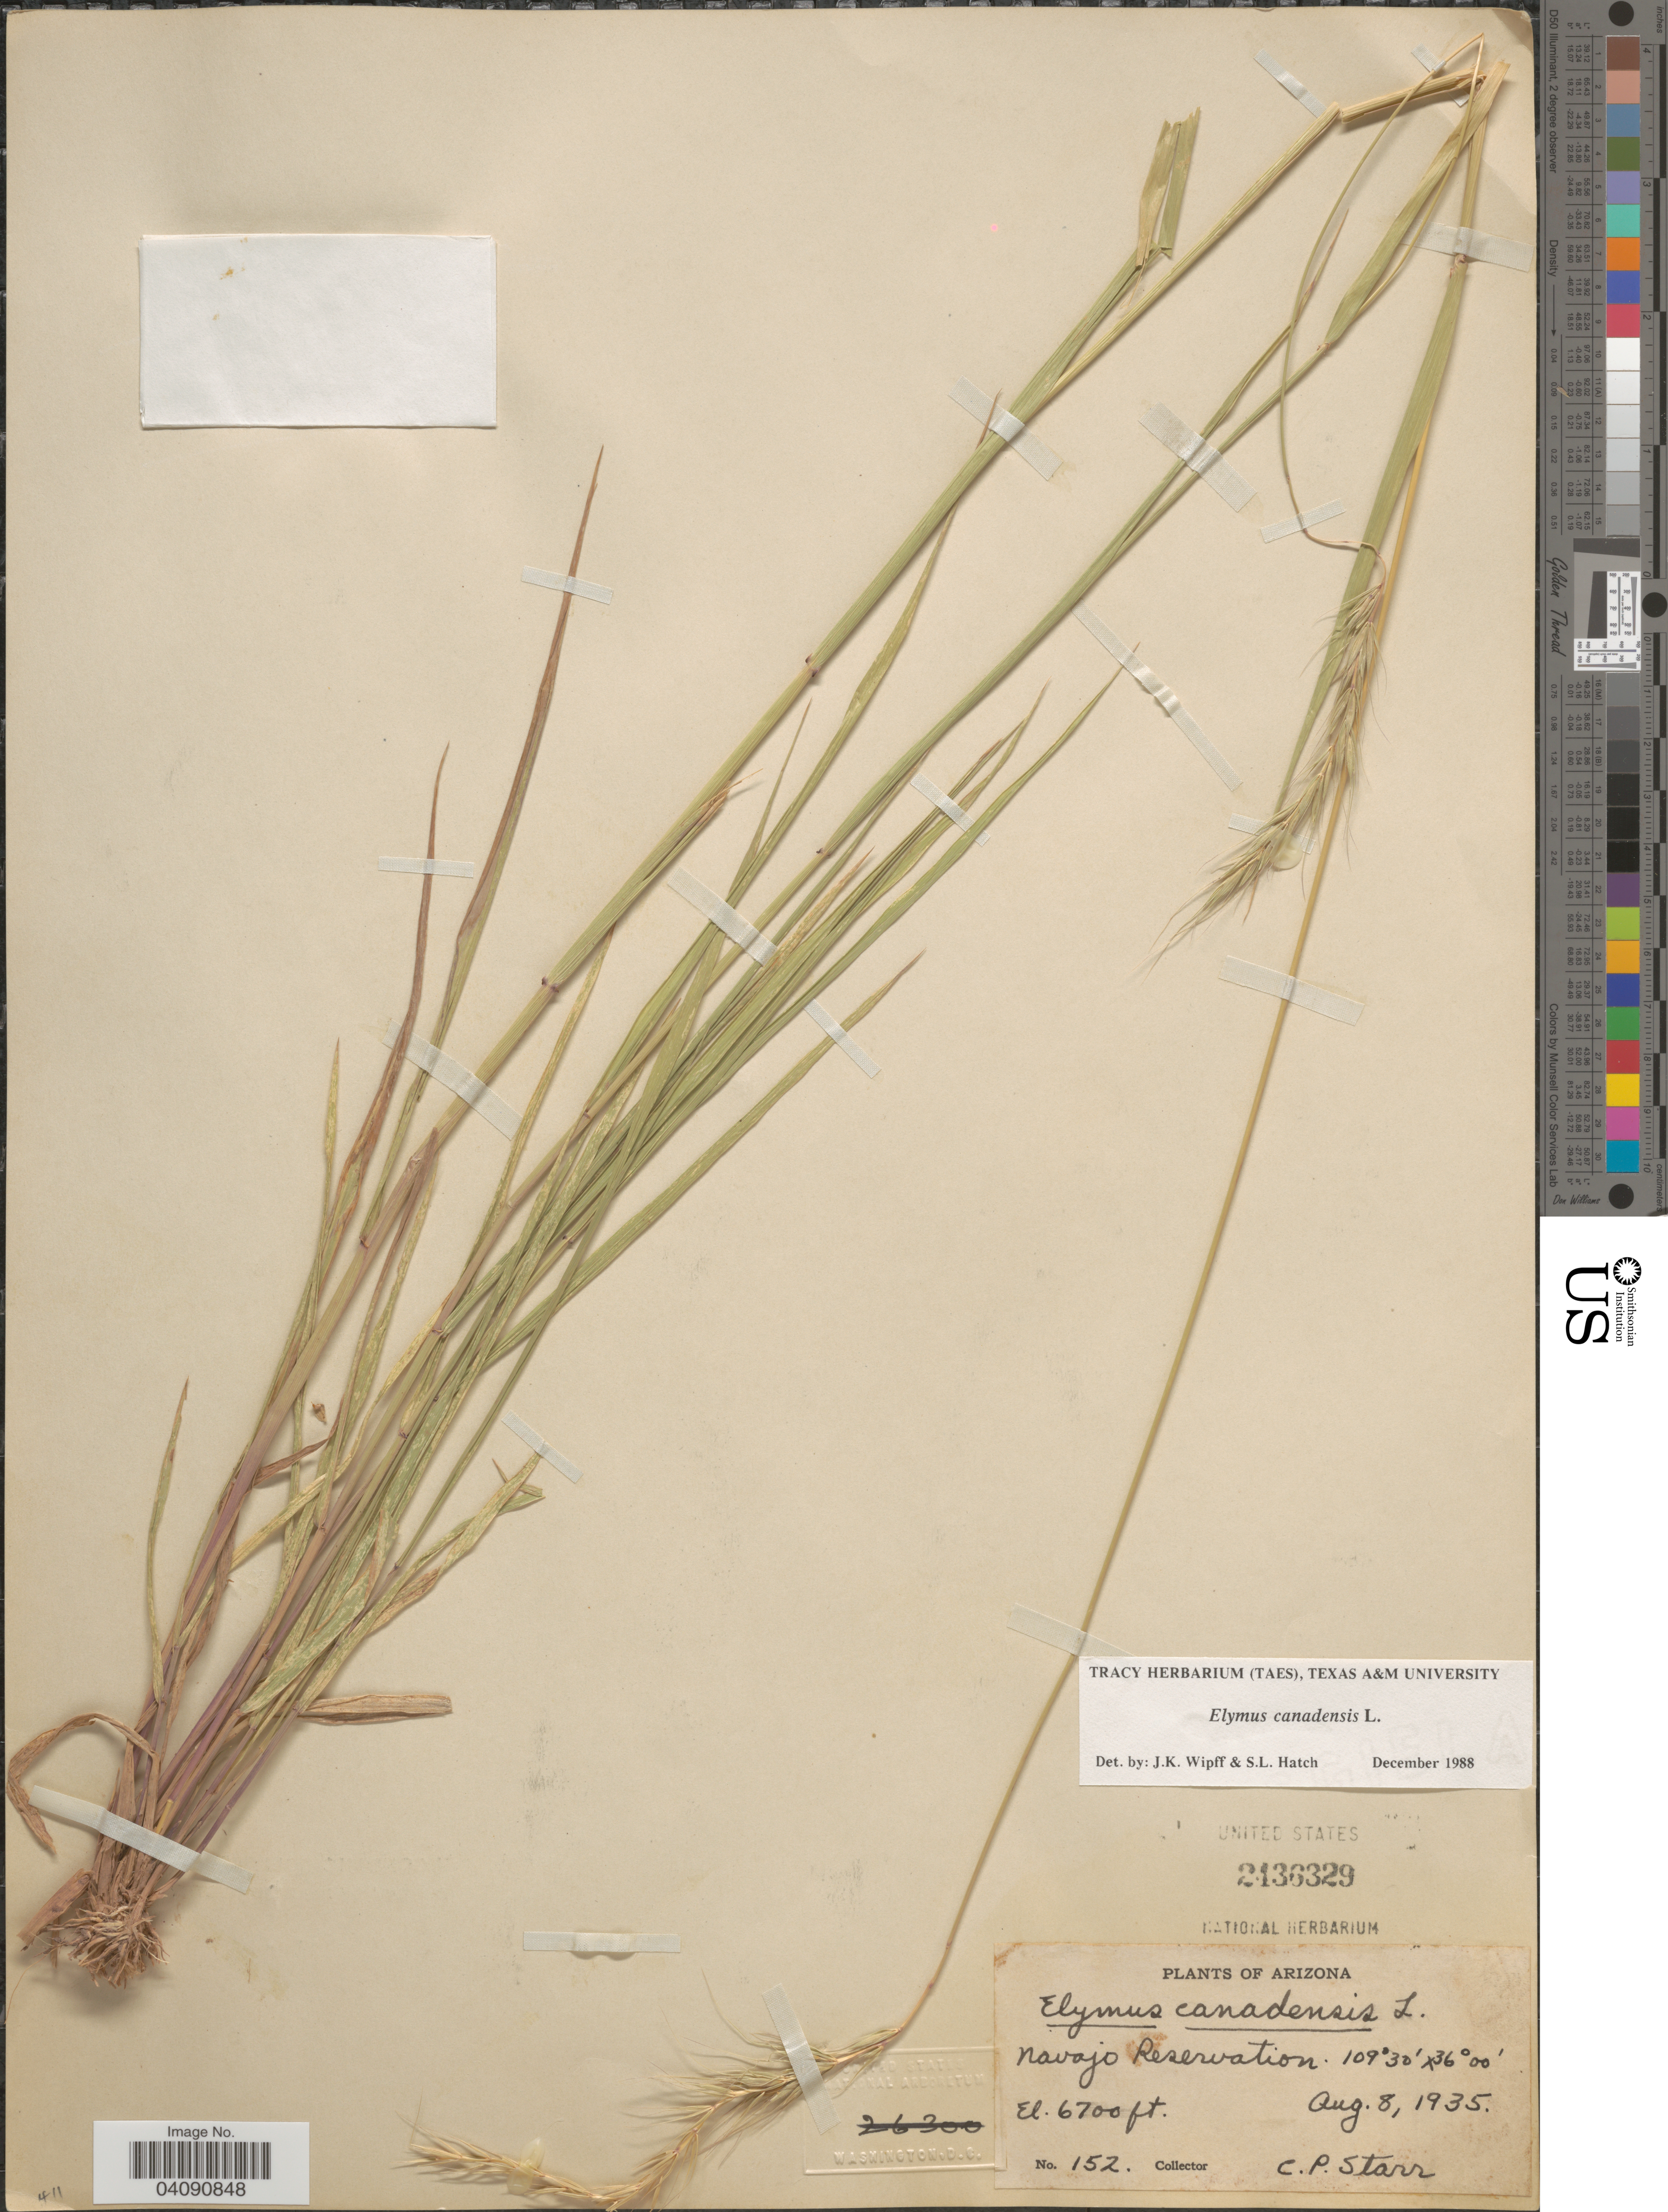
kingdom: Plantae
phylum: Tracheophyta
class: Liliopsida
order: Poales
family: Poaceae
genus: Elymus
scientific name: Elymus canadensis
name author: L.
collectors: C. Starr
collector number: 152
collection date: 1935-08-08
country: United States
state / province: Arizona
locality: Navajo Reservation.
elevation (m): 2042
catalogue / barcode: US 2436329